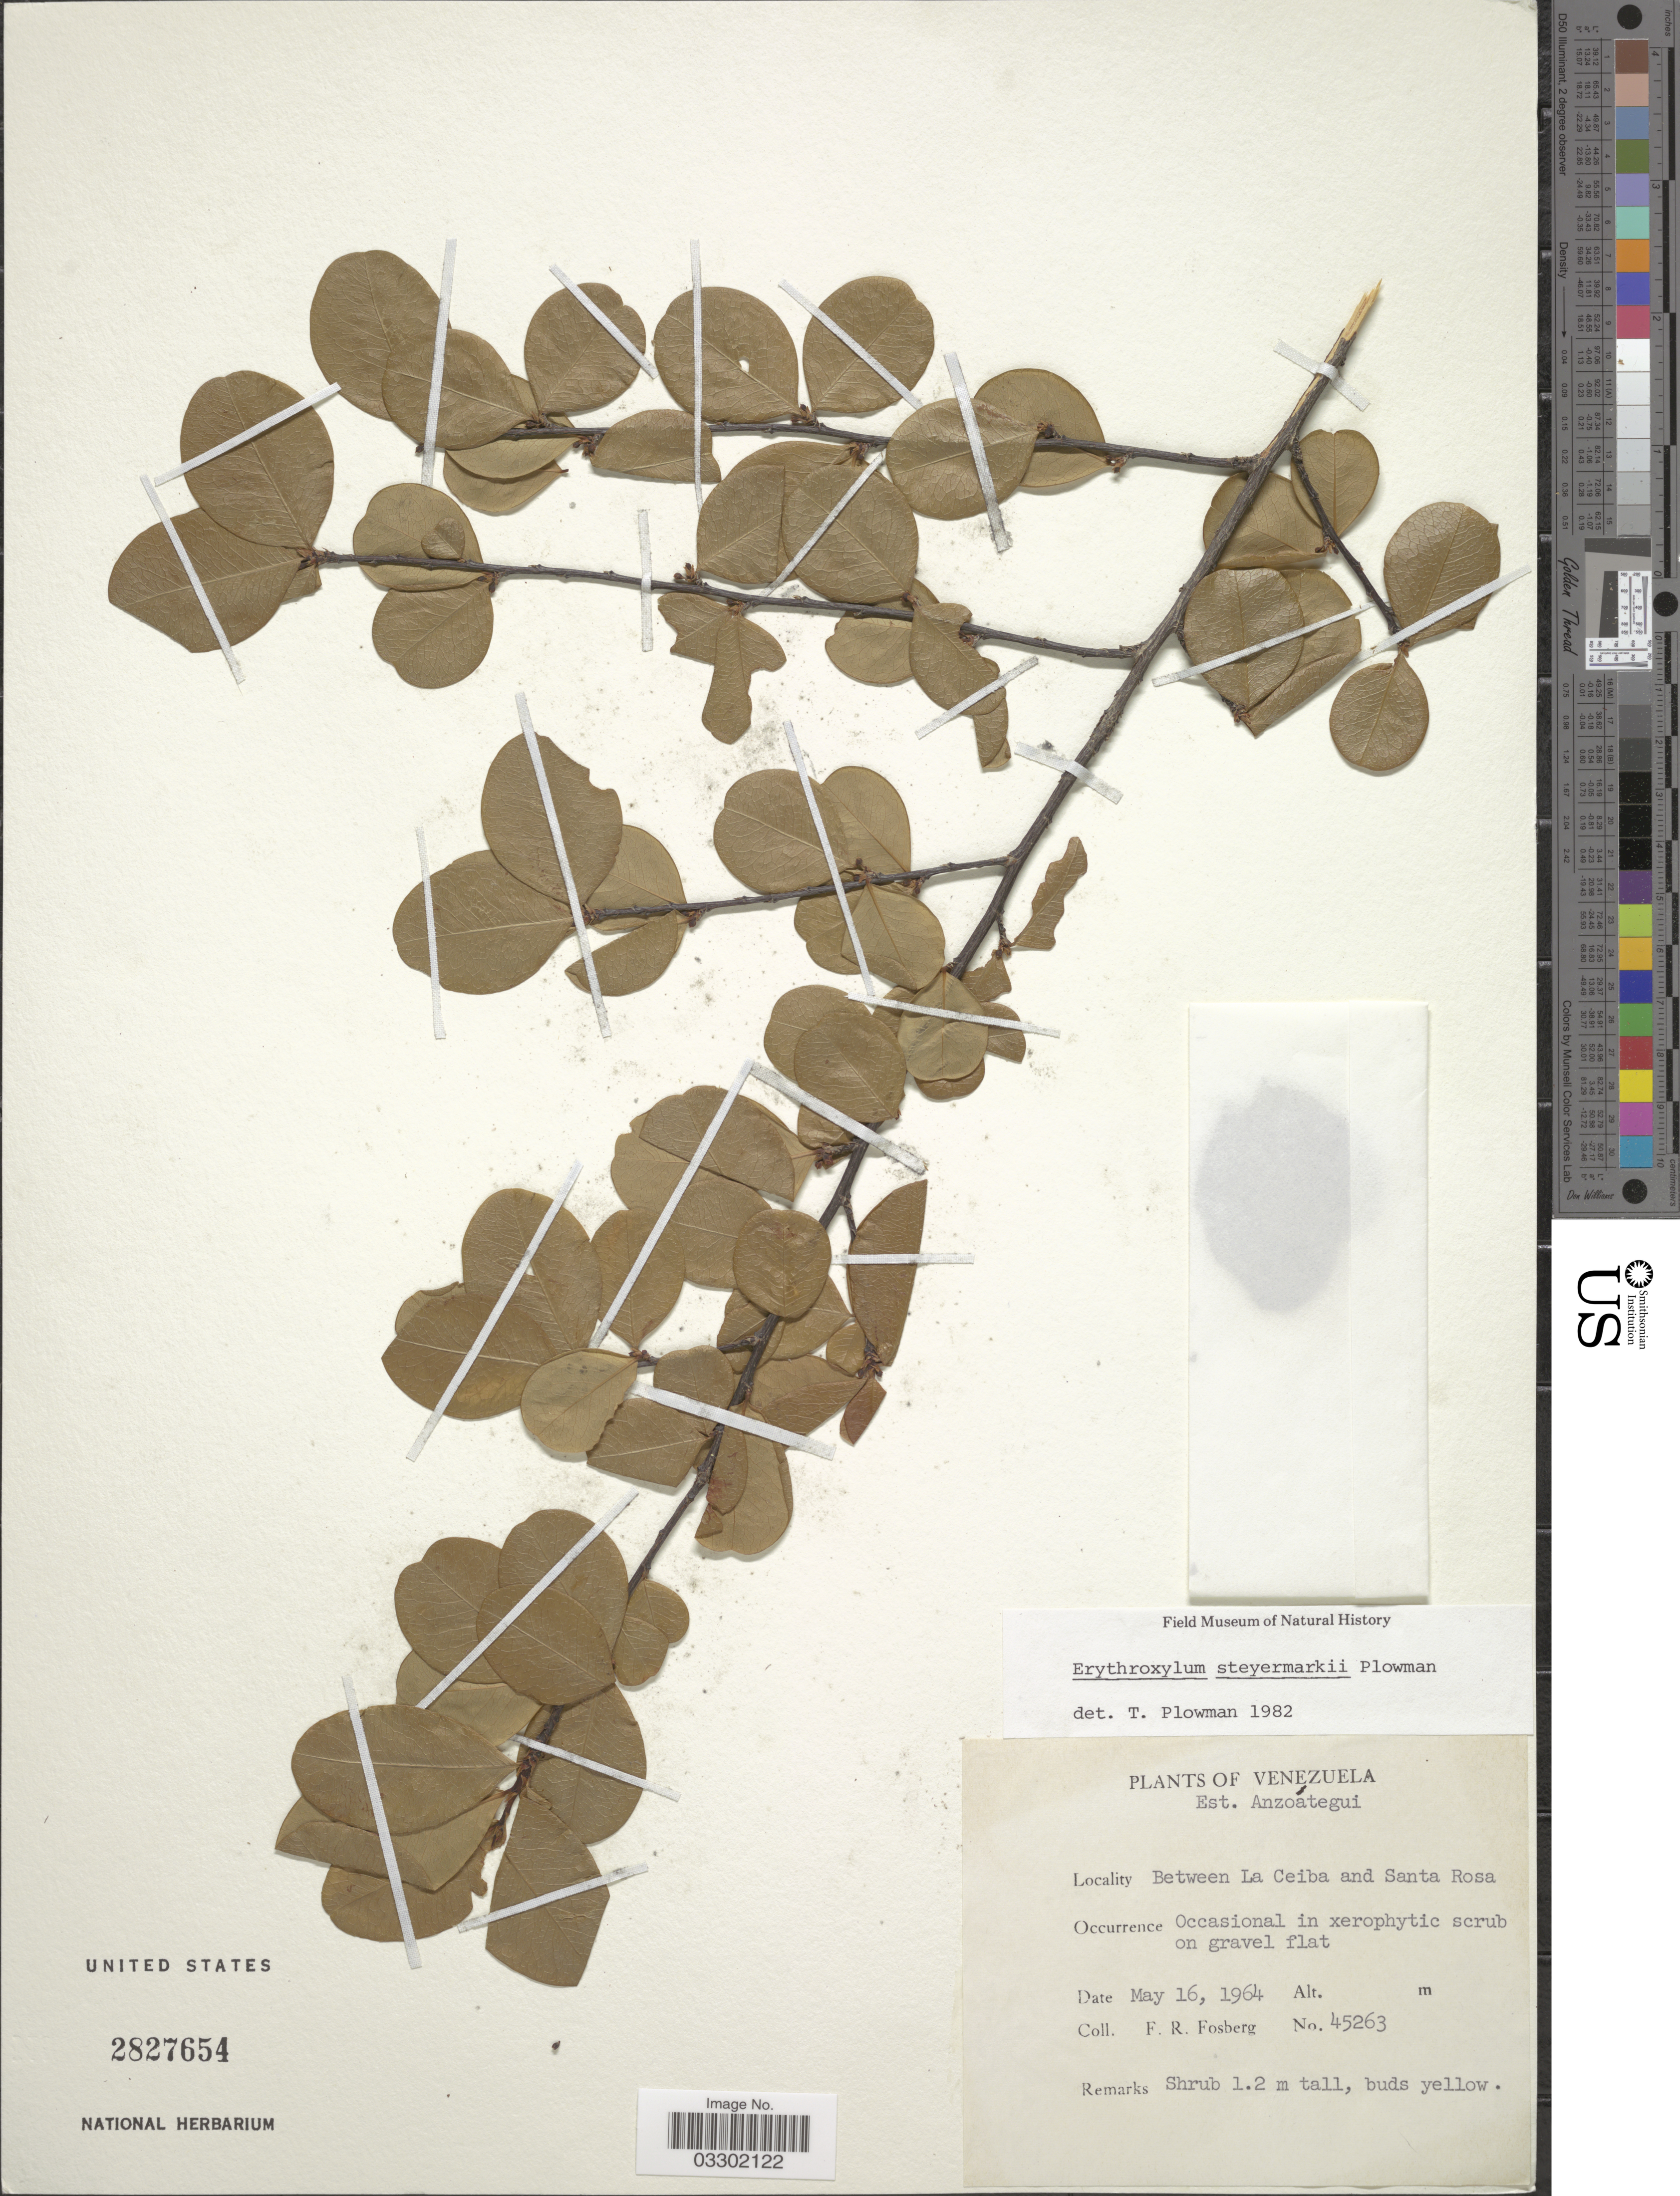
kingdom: Plantae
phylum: Tracheophyta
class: Magnoliopsida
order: Malpighiales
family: Erythroxylaceae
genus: Erythroxylum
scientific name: Erythroxylum steyermarkii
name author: Plowman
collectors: F. R. Fosberg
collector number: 45263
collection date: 1964-05-16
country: Venezuela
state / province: Anzoategui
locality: Between La Ceiba and Santa Rosa.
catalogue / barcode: US 2827654